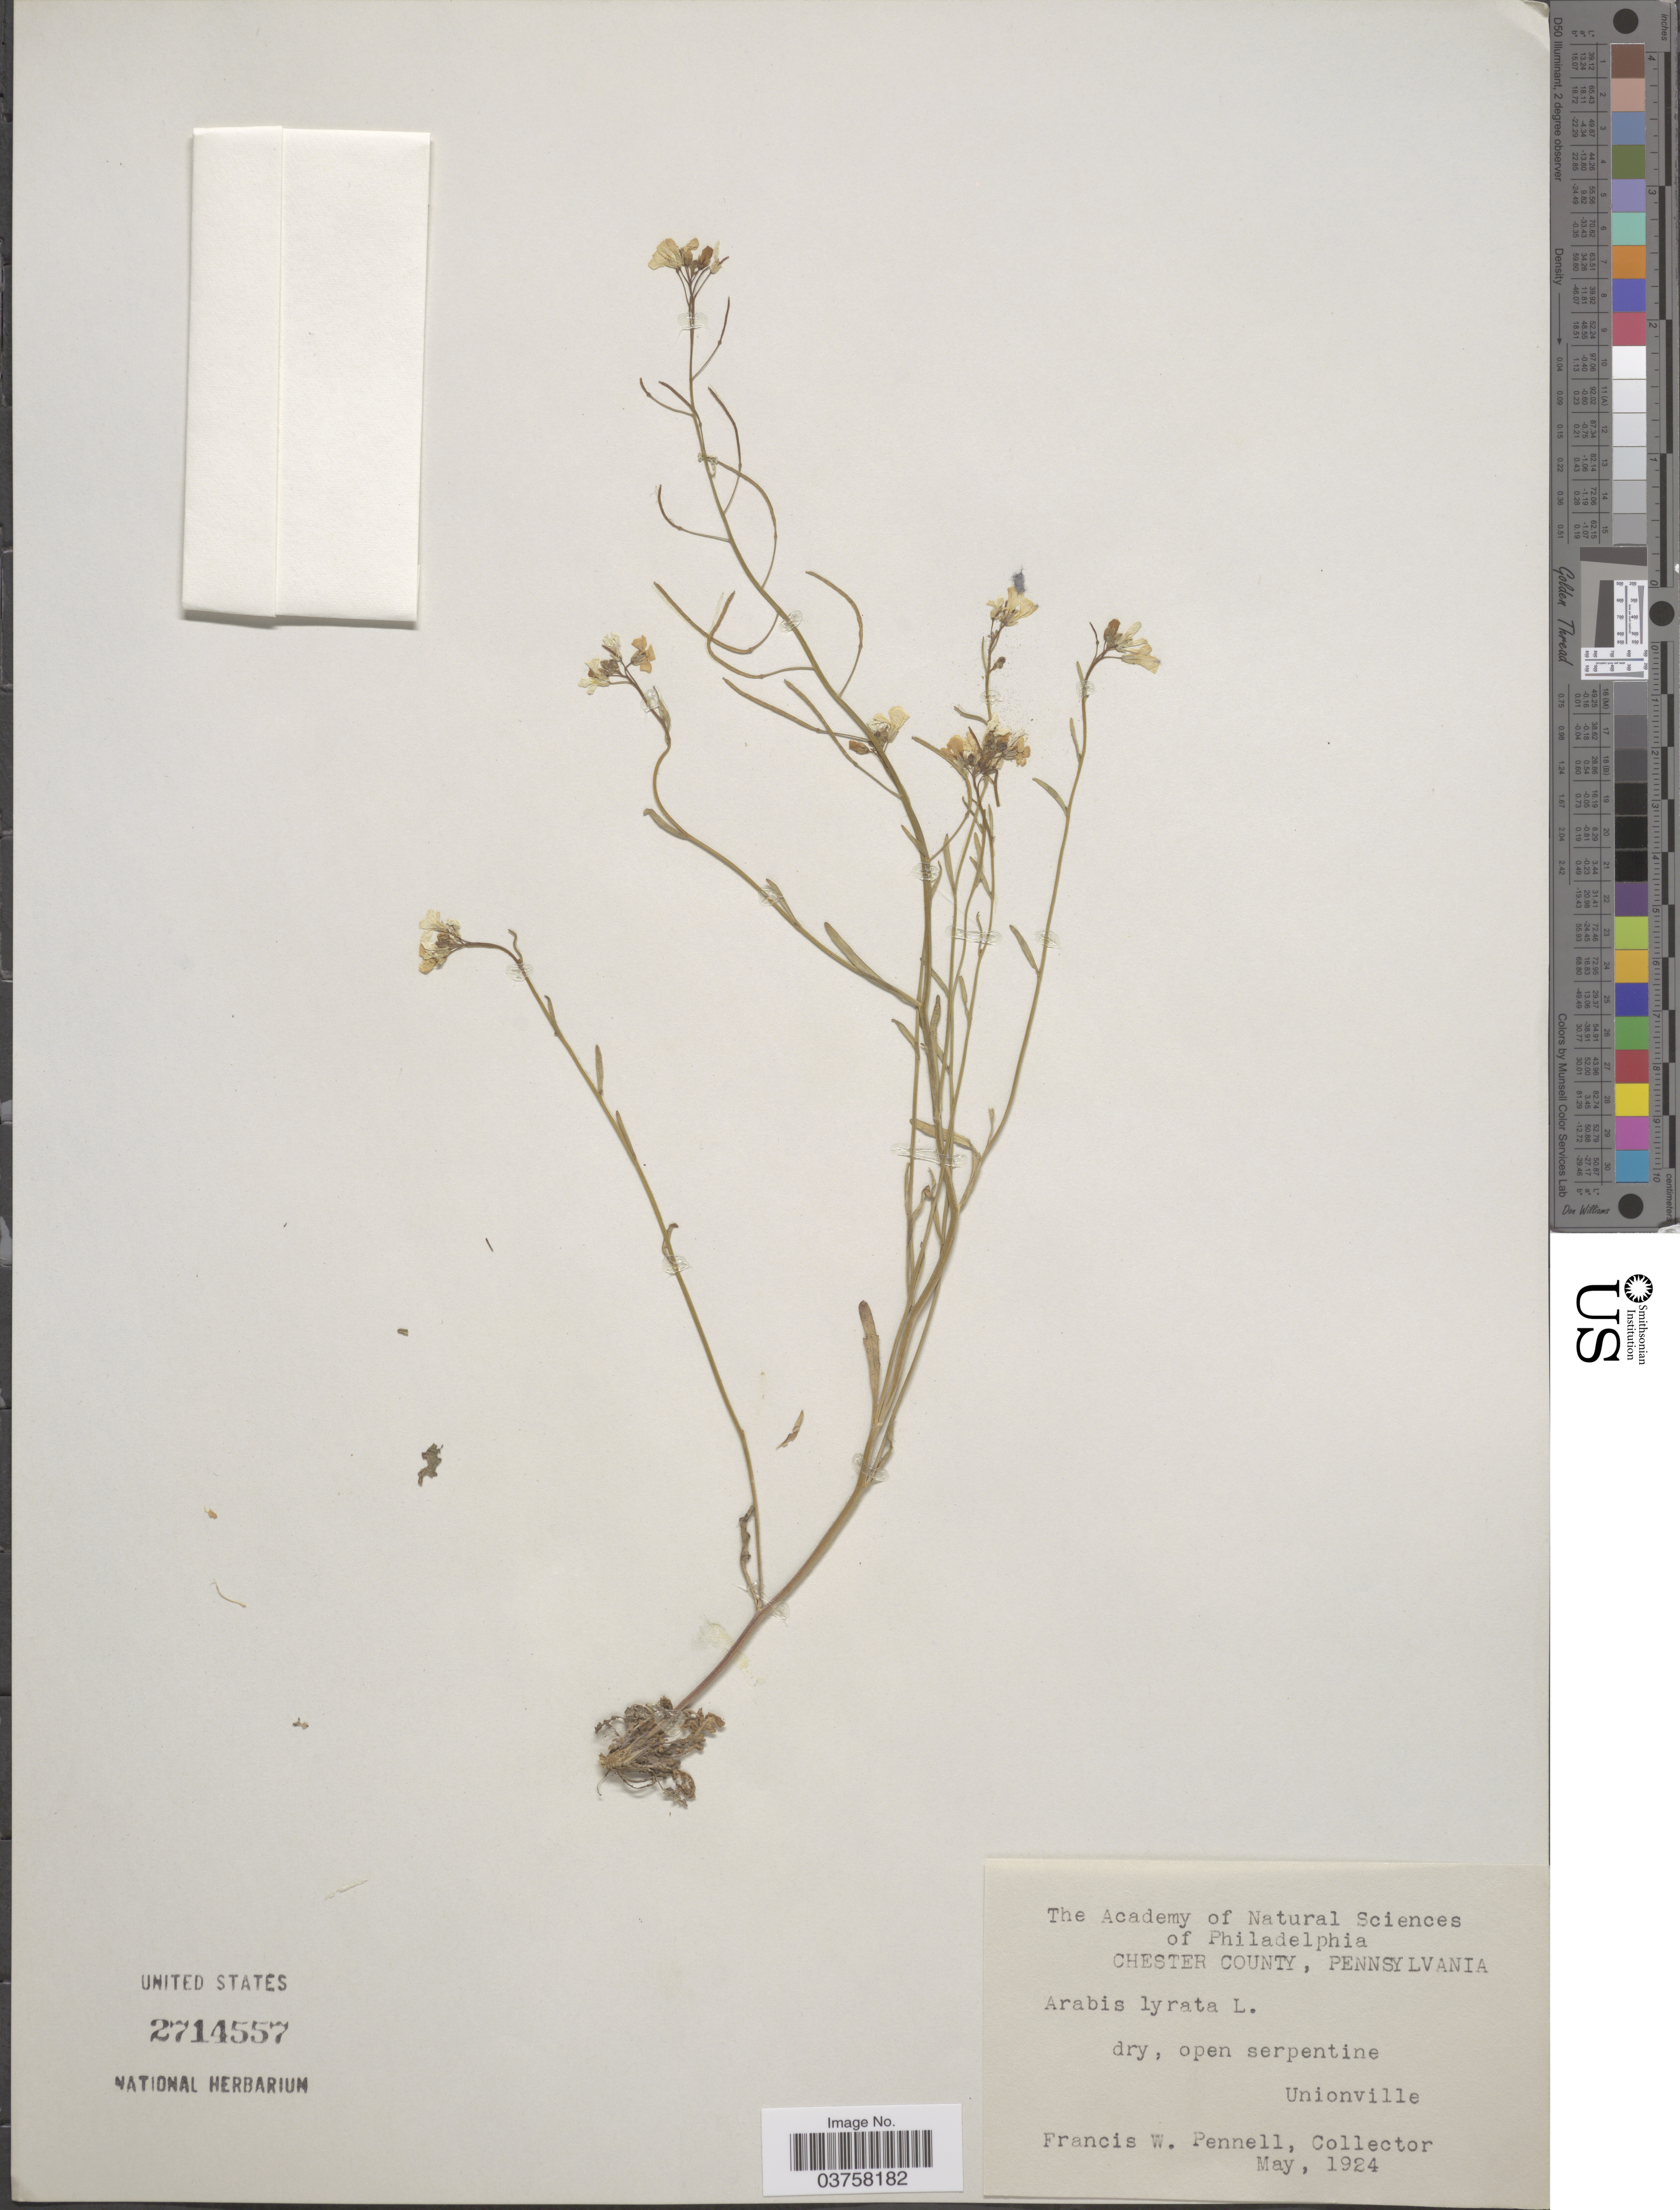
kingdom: Plantae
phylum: Tracheophyta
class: Magnoliopsida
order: Brassicales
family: Brassicaceae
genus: Arabis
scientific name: Arabis lyrata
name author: L.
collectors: F. W. Pennell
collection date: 1924-05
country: United States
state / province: Pennsylvania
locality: Chester County. Unionville.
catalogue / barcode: US 2714557